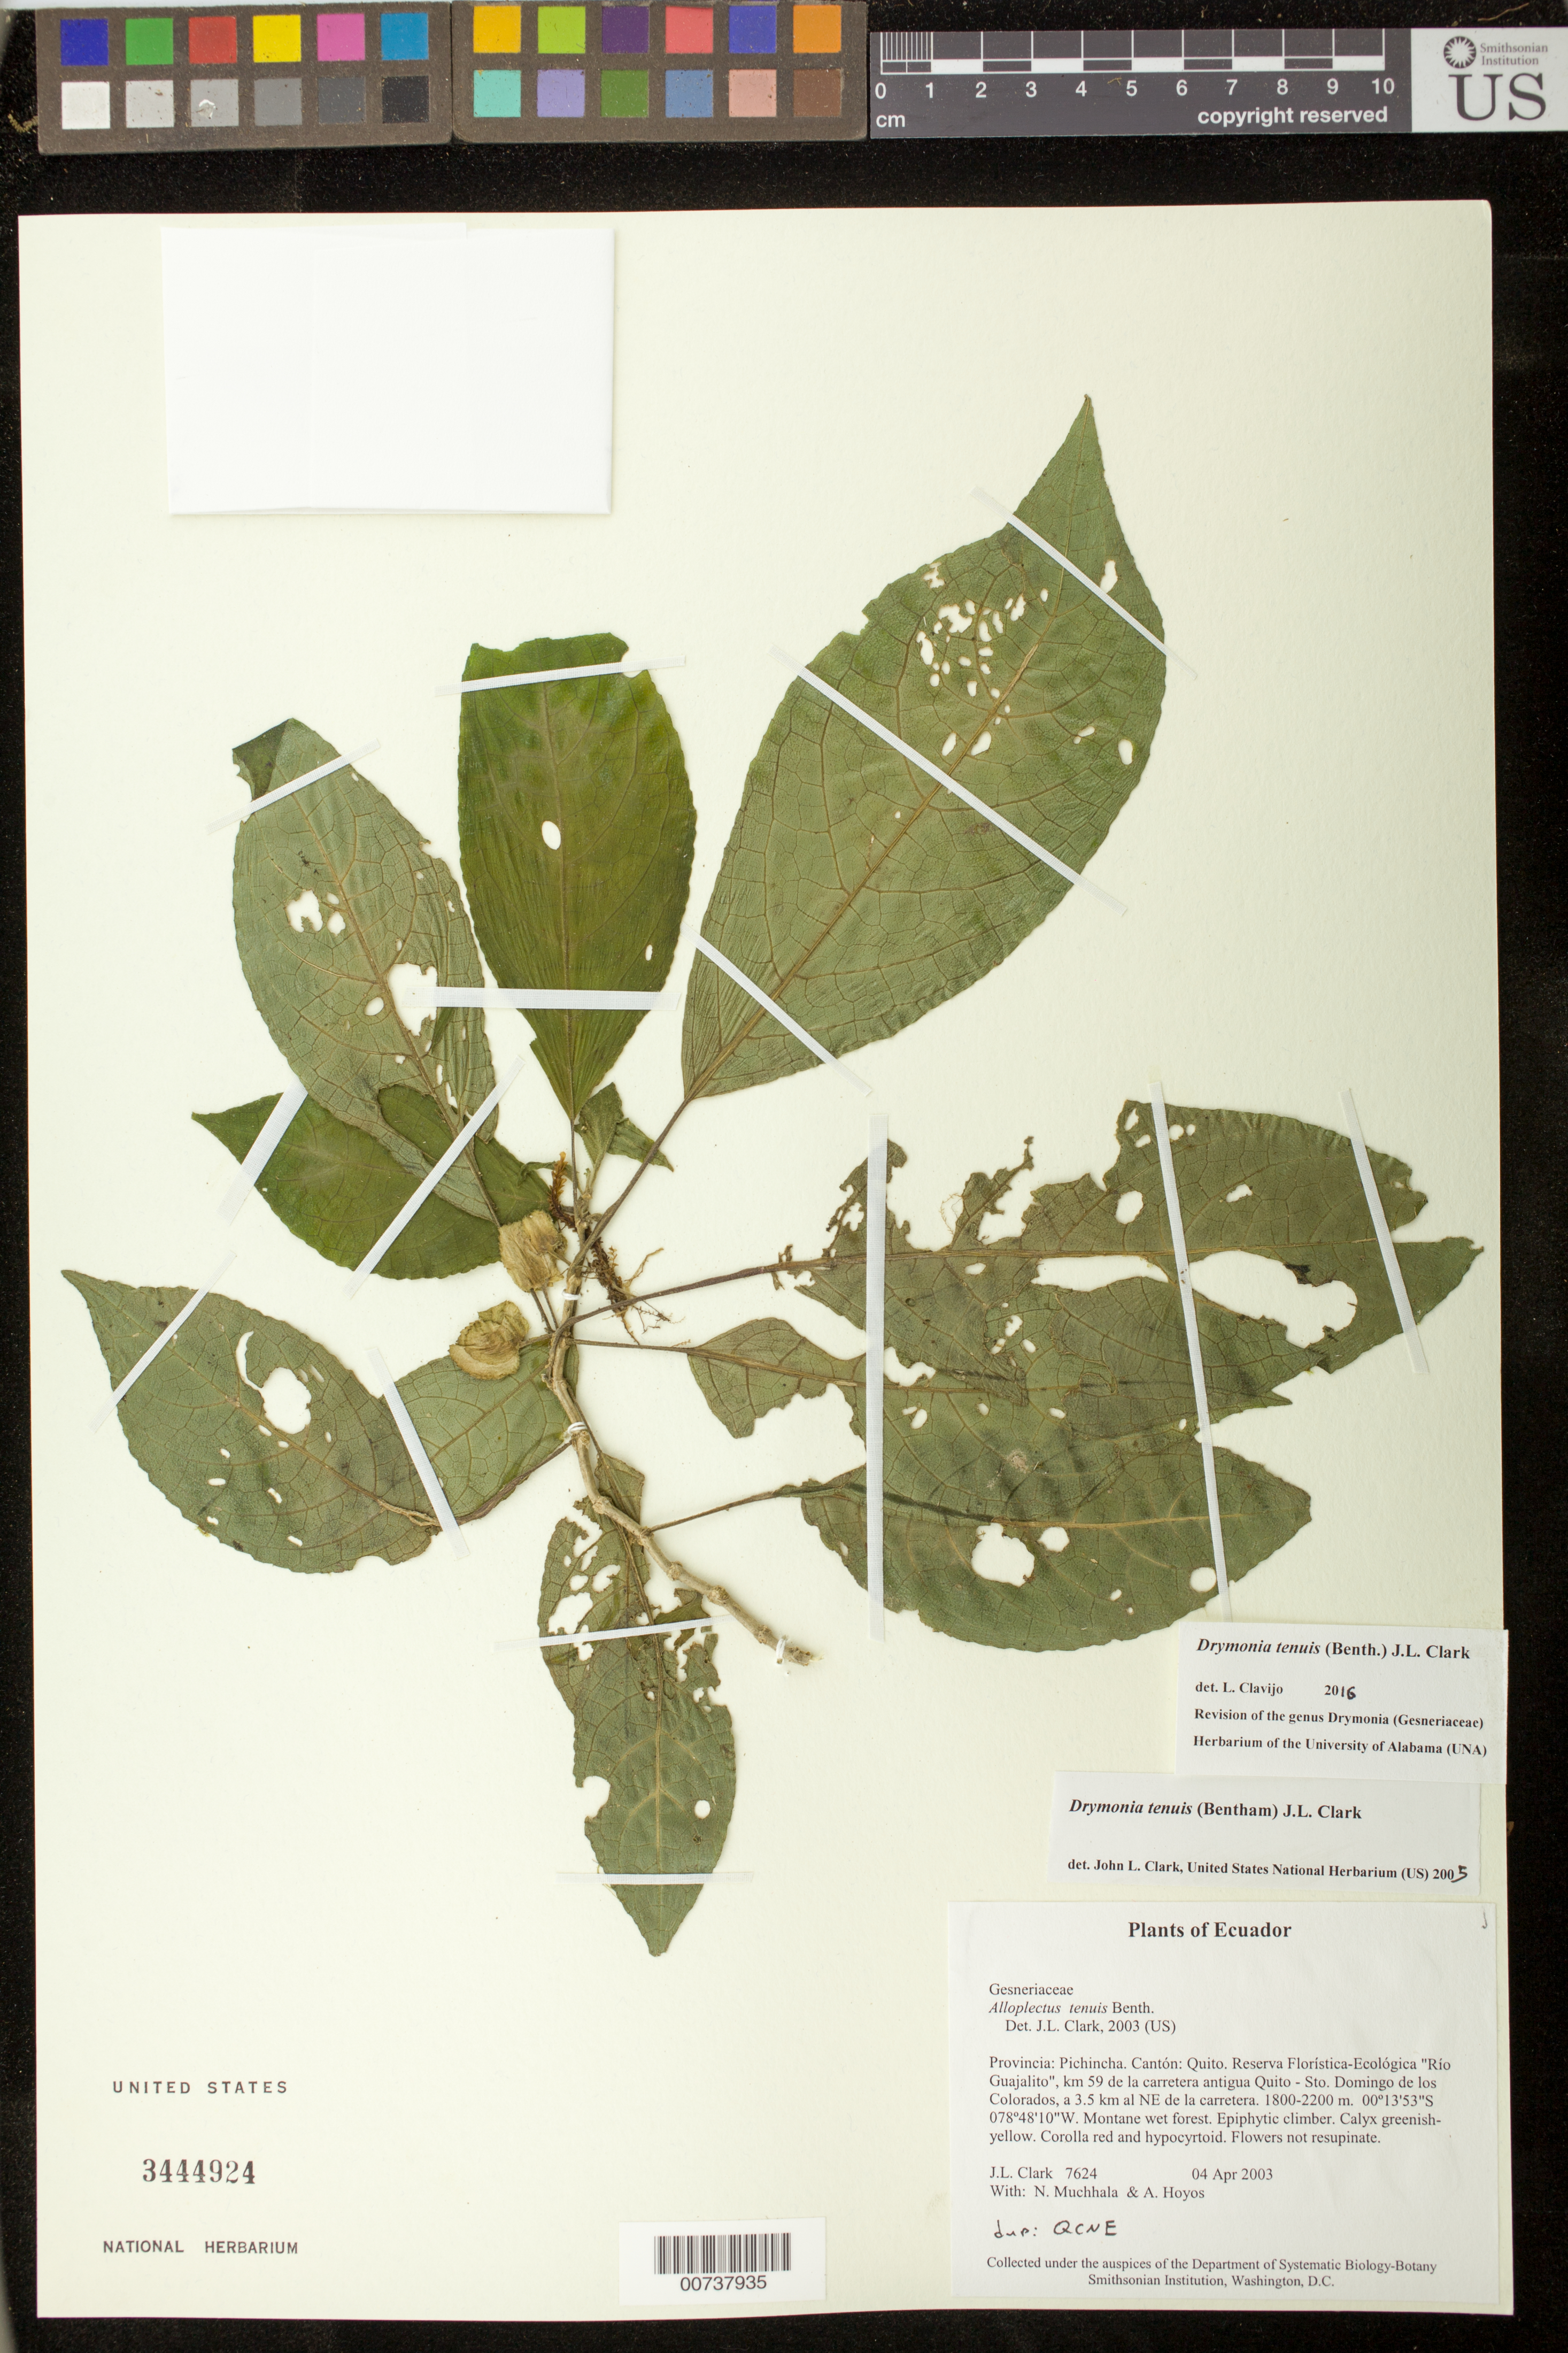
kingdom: Plantae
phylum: Tracheophyta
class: Magnoliopsida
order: Lamiales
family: Gesneriaceae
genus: Drymonia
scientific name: Drymonia tenuis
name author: (Benth.) J.L. Clark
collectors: J. L. Clark, N. Muchhala & A. Hoyos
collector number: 7624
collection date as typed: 04 Apr 2003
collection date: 2003-04-04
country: Ecuador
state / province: Pichincha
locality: Quito. Reserva Florística-Ecológica "Río Guajalito", km 59 de la carretera antigua Quito - Sto. Domingo de los Colorados, a 3.5 km al NE de la carretera.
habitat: Montane wet forest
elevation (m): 1800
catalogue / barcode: US 3444924